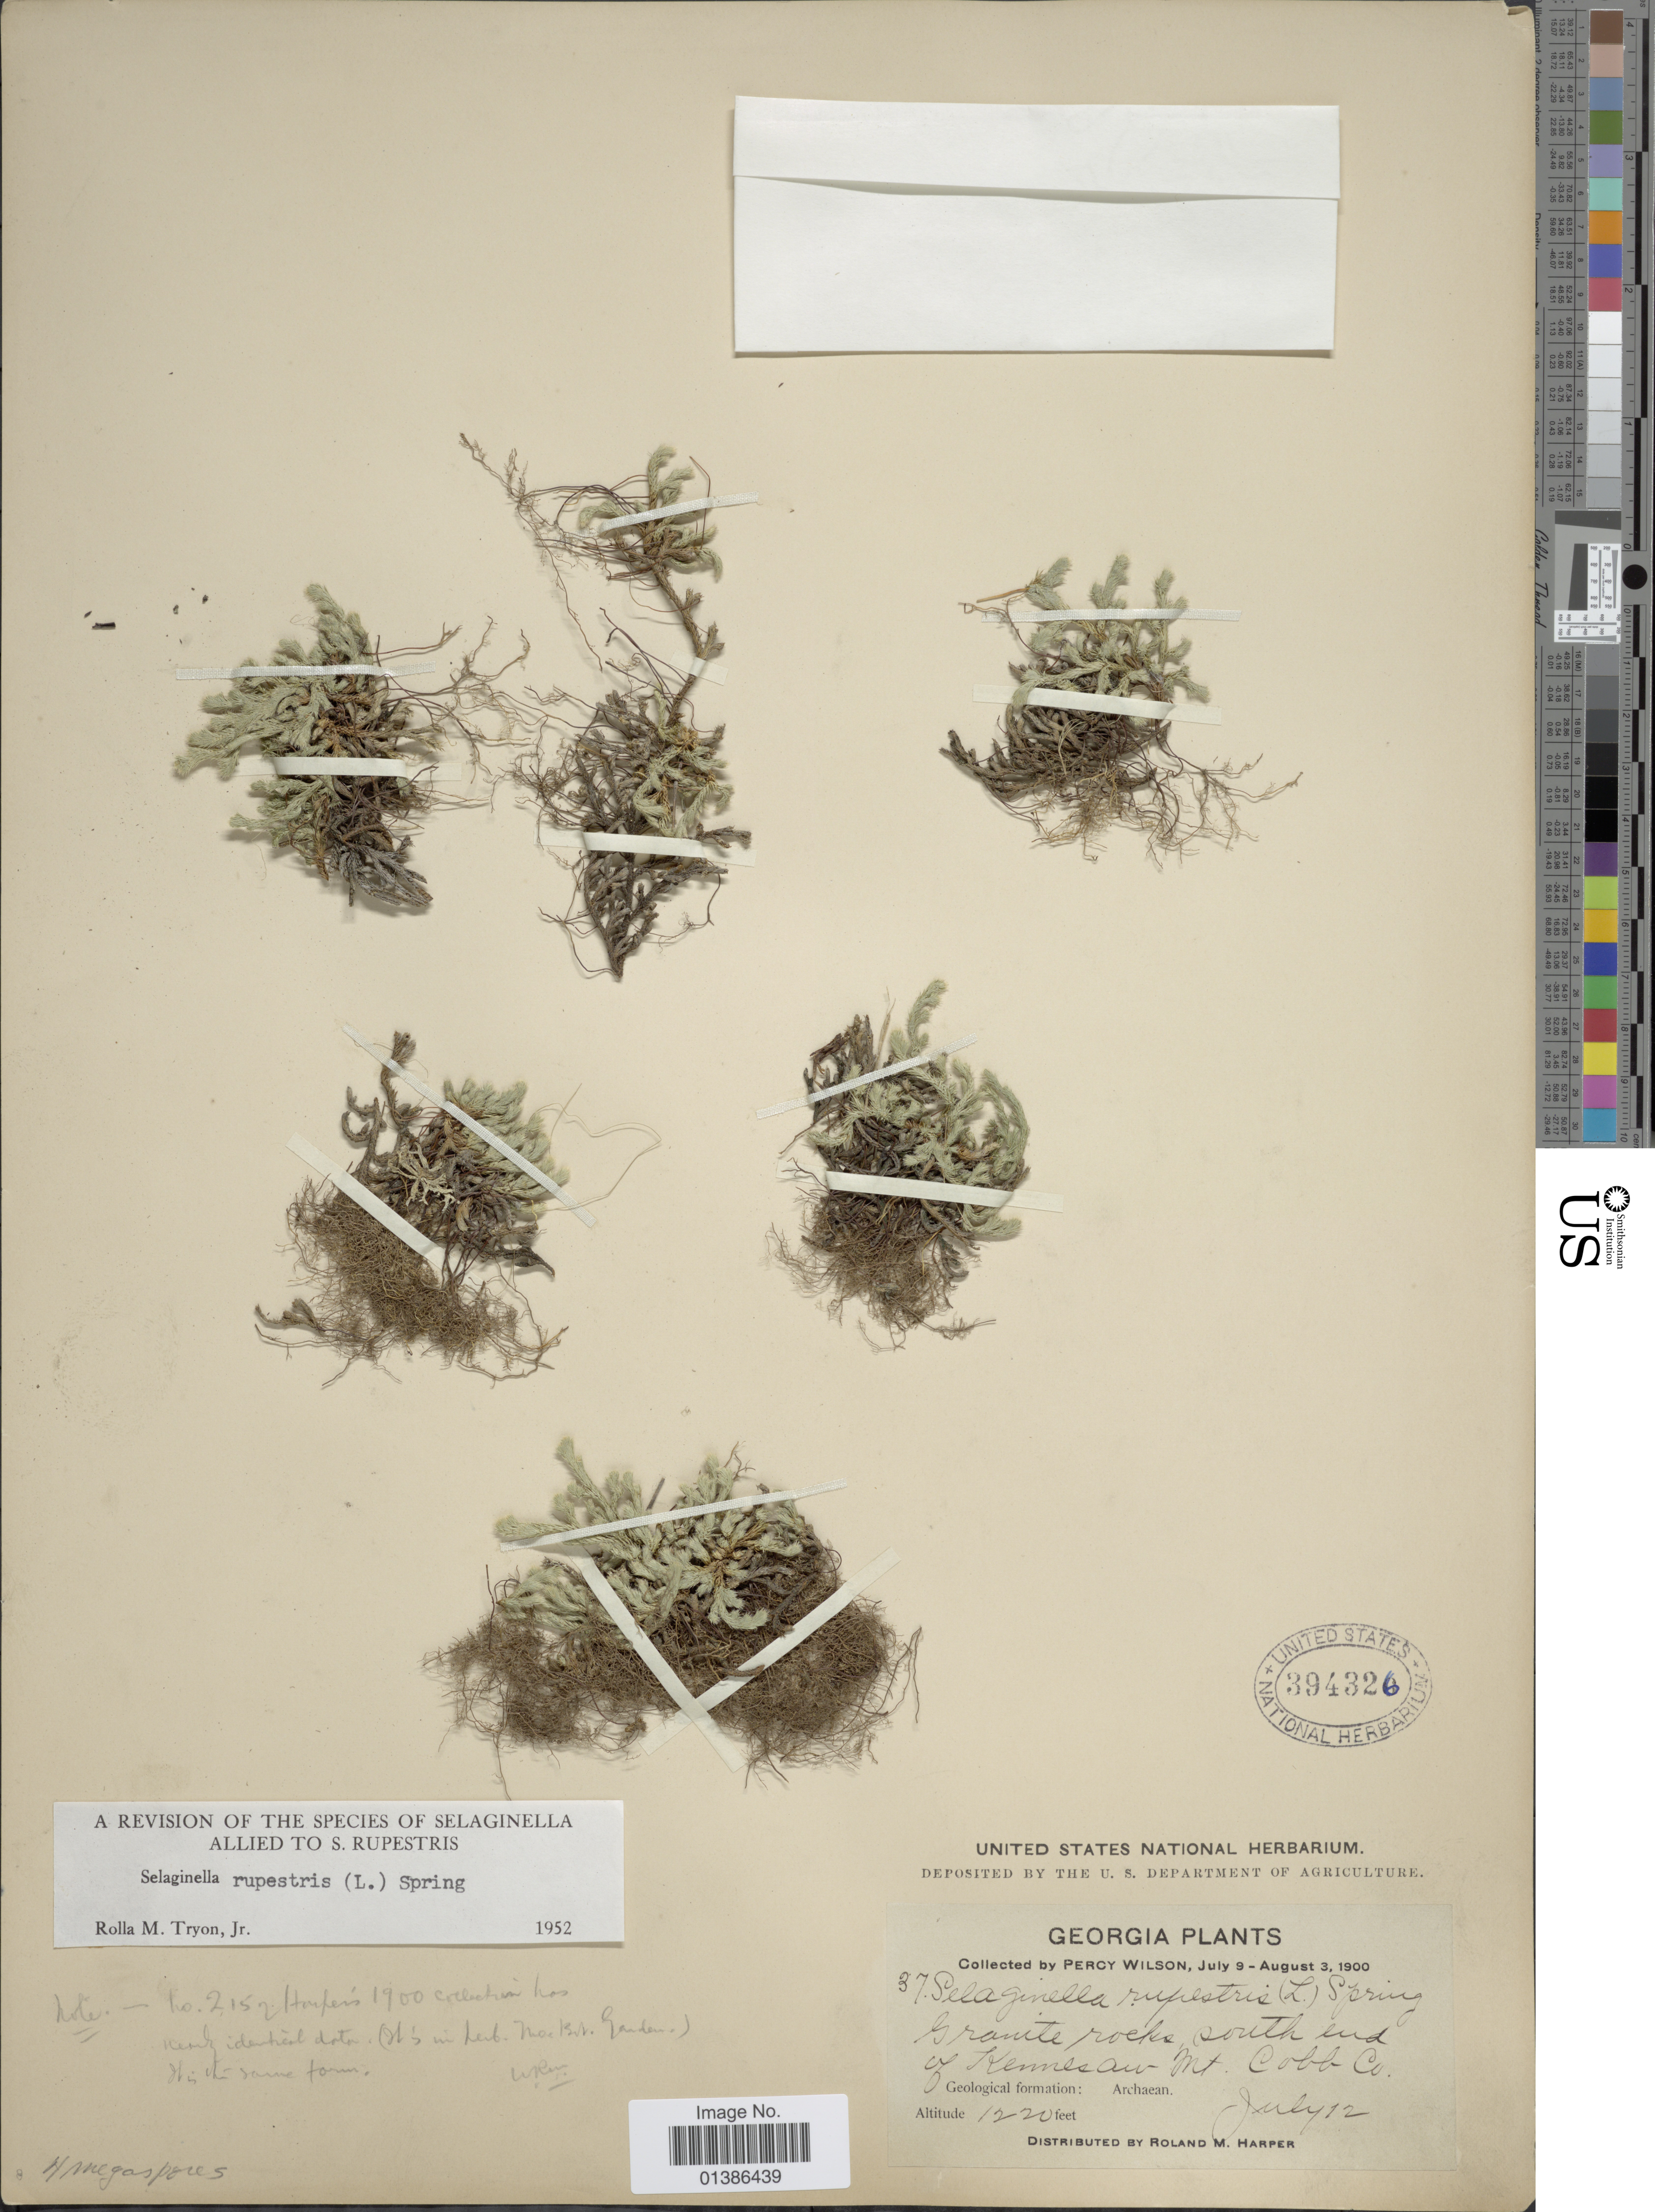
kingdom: Plantae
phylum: Tracheophyta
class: Lycopodiopsida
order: Selaginellales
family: Selaginellaceae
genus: Selaginella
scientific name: Selaginella rupestris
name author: (L.) Spring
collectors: P. Wilson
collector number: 37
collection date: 1900-07-12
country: United States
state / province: Georgia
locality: Granite rocks, south end of Kennesaw Mt. Cobb Co.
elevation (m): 372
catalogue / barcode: US 394326